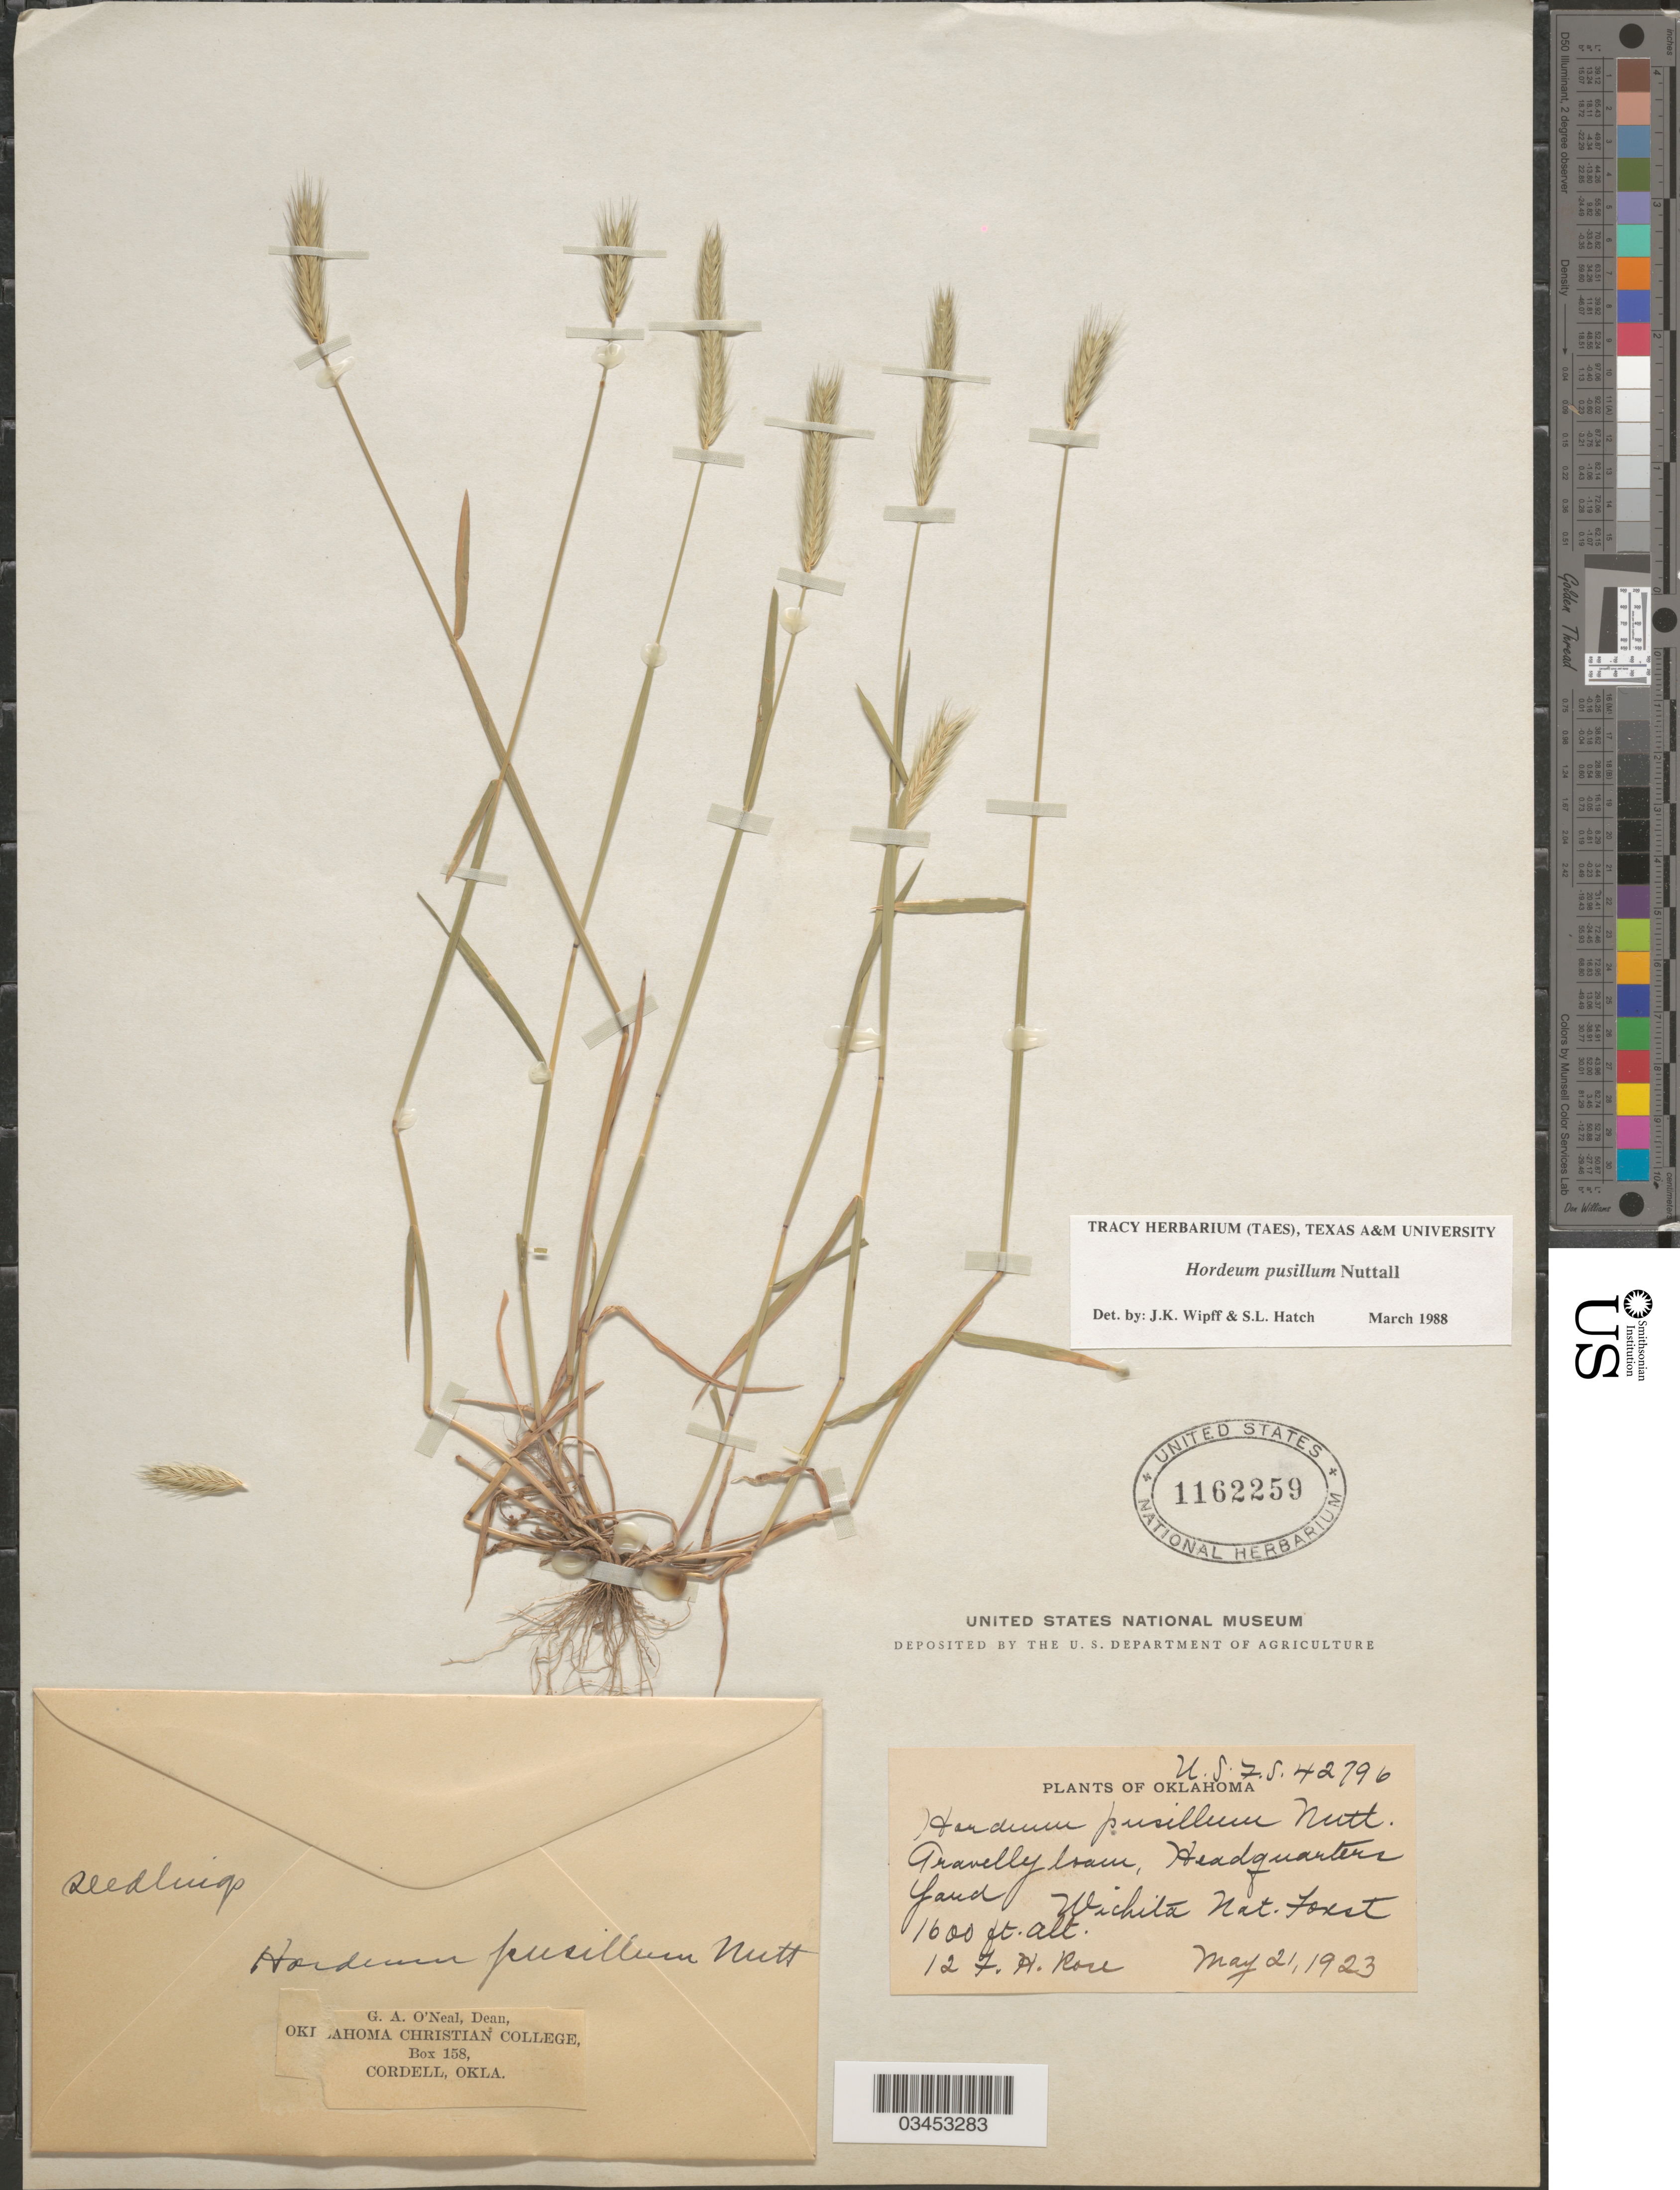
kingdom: Plantae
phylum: Tracheophyta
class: Liliopsida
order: Poales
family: Poaceae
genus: Hordeum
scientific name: Hordeum pusillum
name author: Nutt.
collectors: F. H. Rose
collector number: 12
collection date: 1923-05-21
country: United States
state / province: Oklahoma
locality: Gravelly loam, Headquarters Yard. Wichita Nat. Forest.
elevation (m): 488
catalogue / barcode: US 1162259